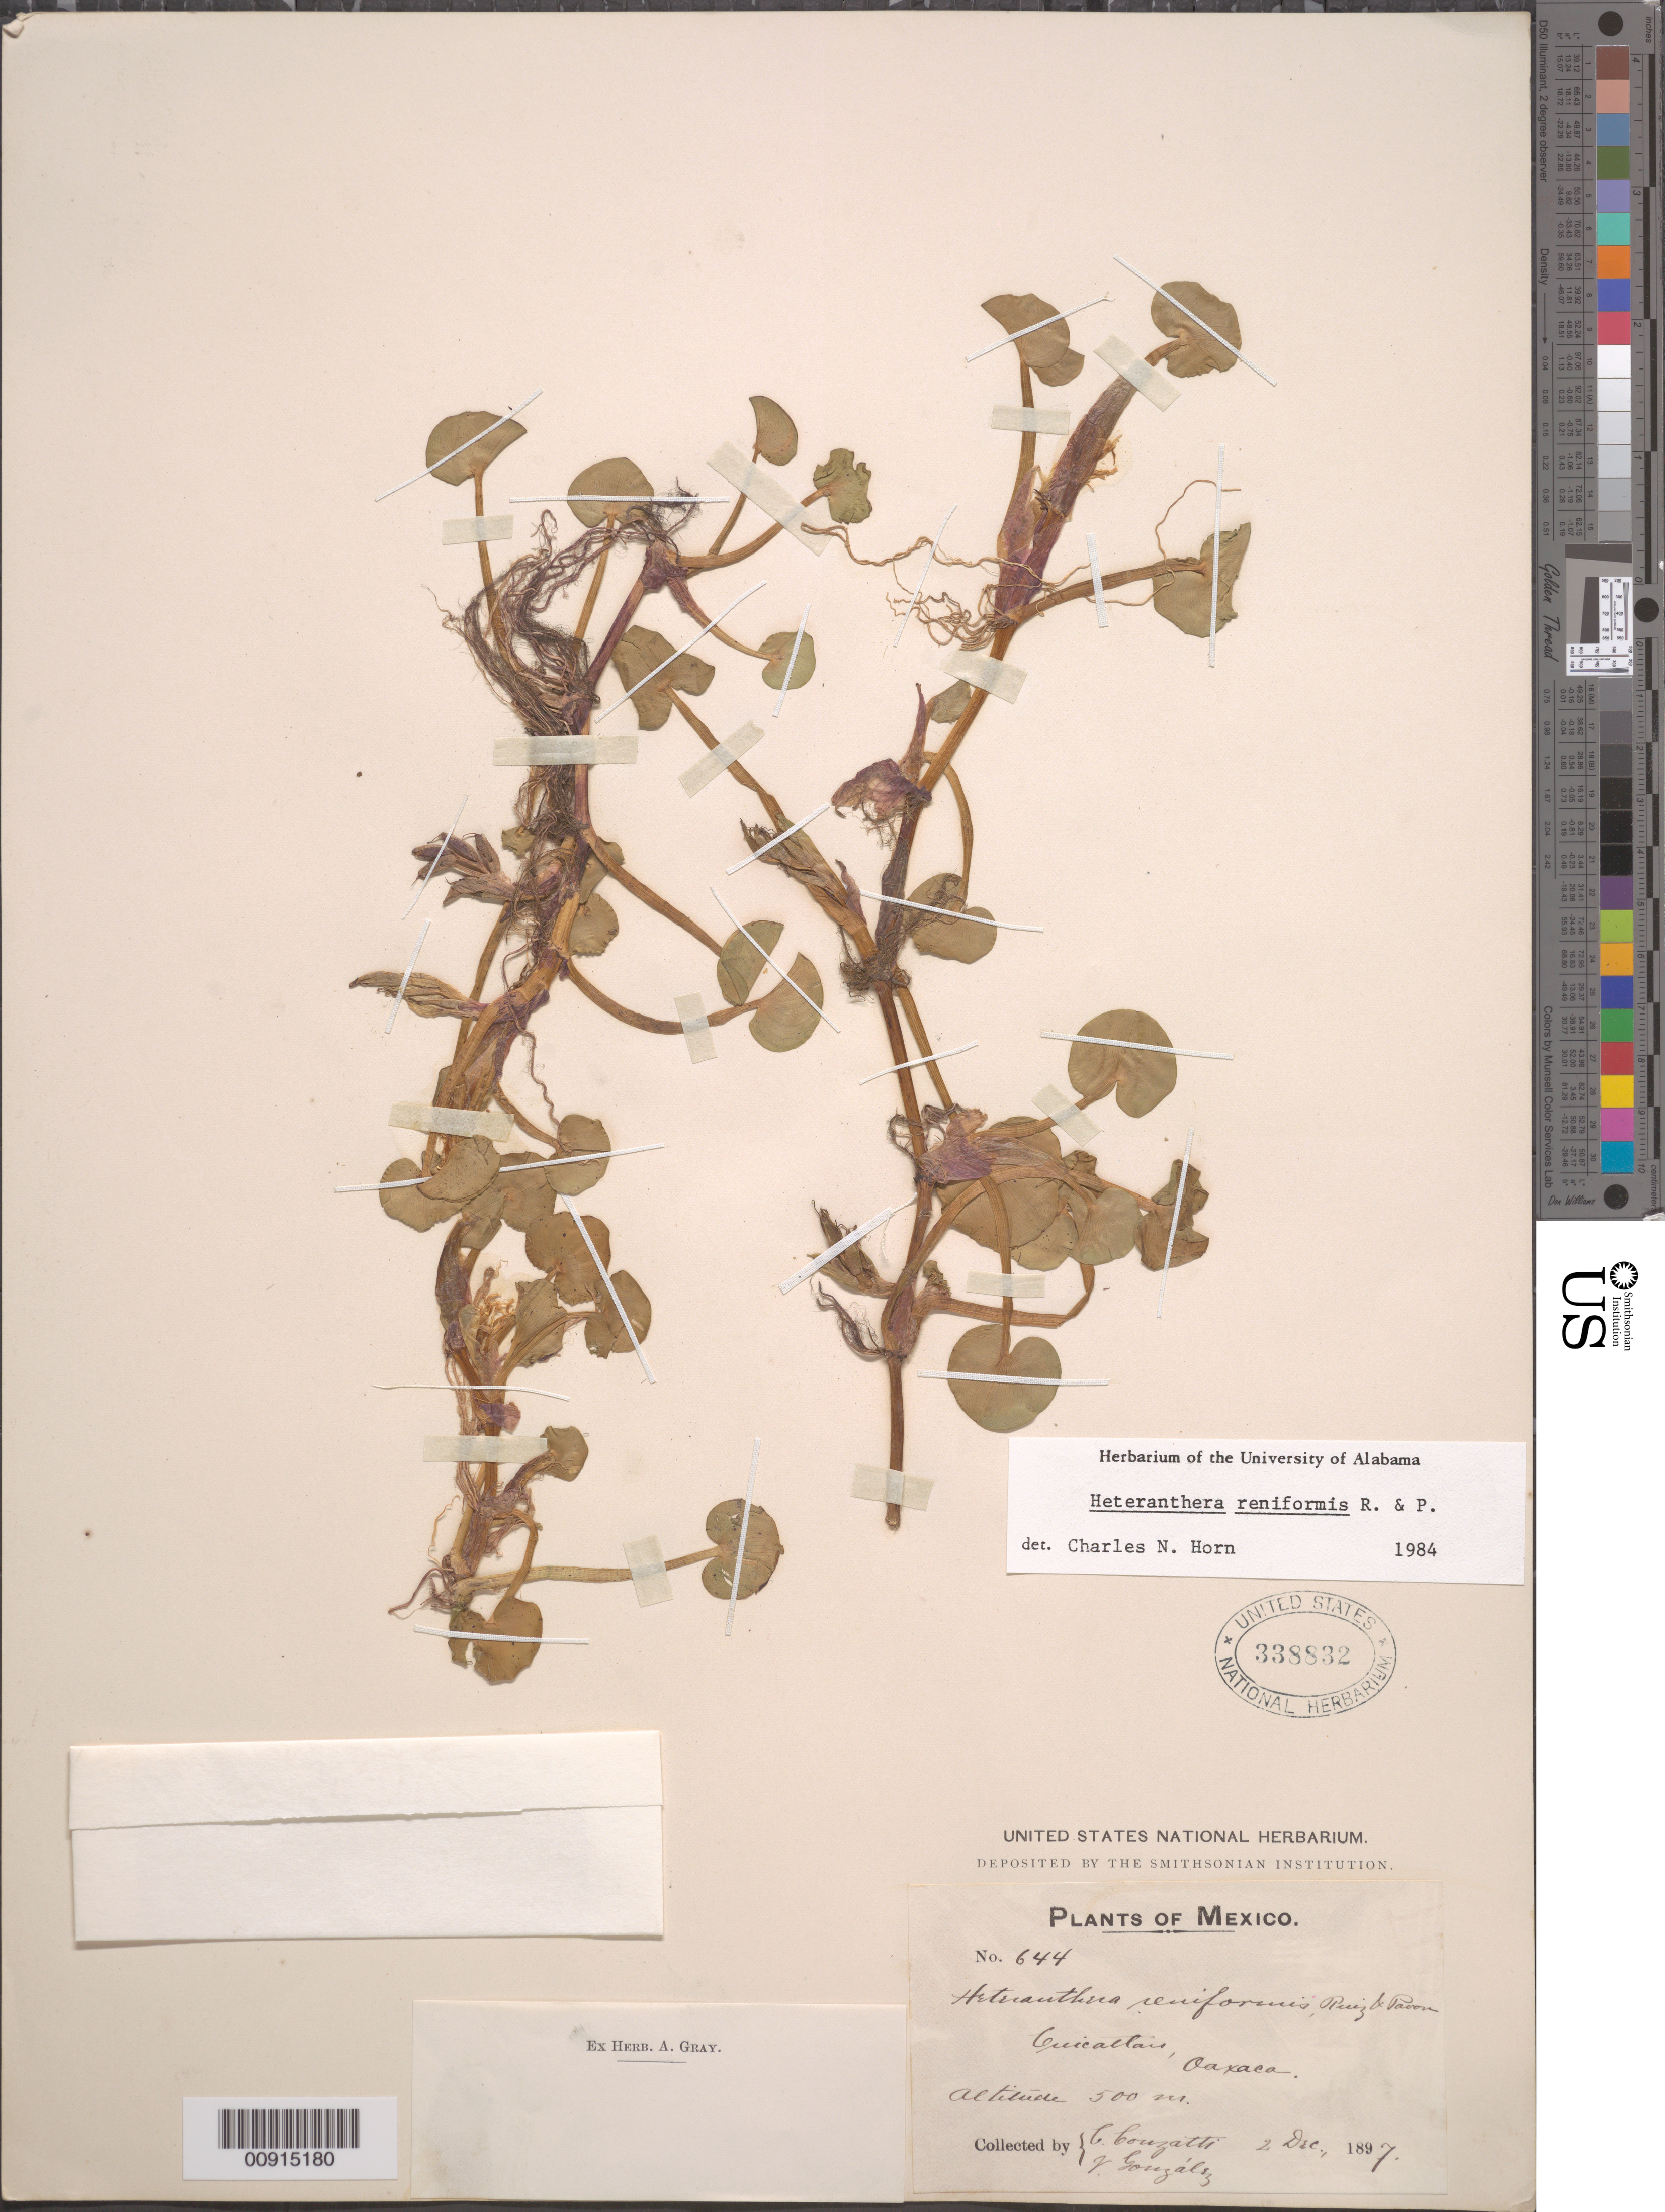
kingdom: Plantae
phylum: Tracheophyta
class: Liliopsida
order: Commelinales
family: Pontederiaceae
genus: Heteranthera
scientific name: Heteranthera reniformis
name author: Ruiz & Pav.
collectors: C. Conzatti & V. Gonzalez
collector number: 644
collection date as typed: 02 Dec 1897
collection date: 1897-12-02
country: Mexico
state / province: Oaxaca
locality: Cuicatlán, Oaxaca.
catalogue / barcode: US 338832